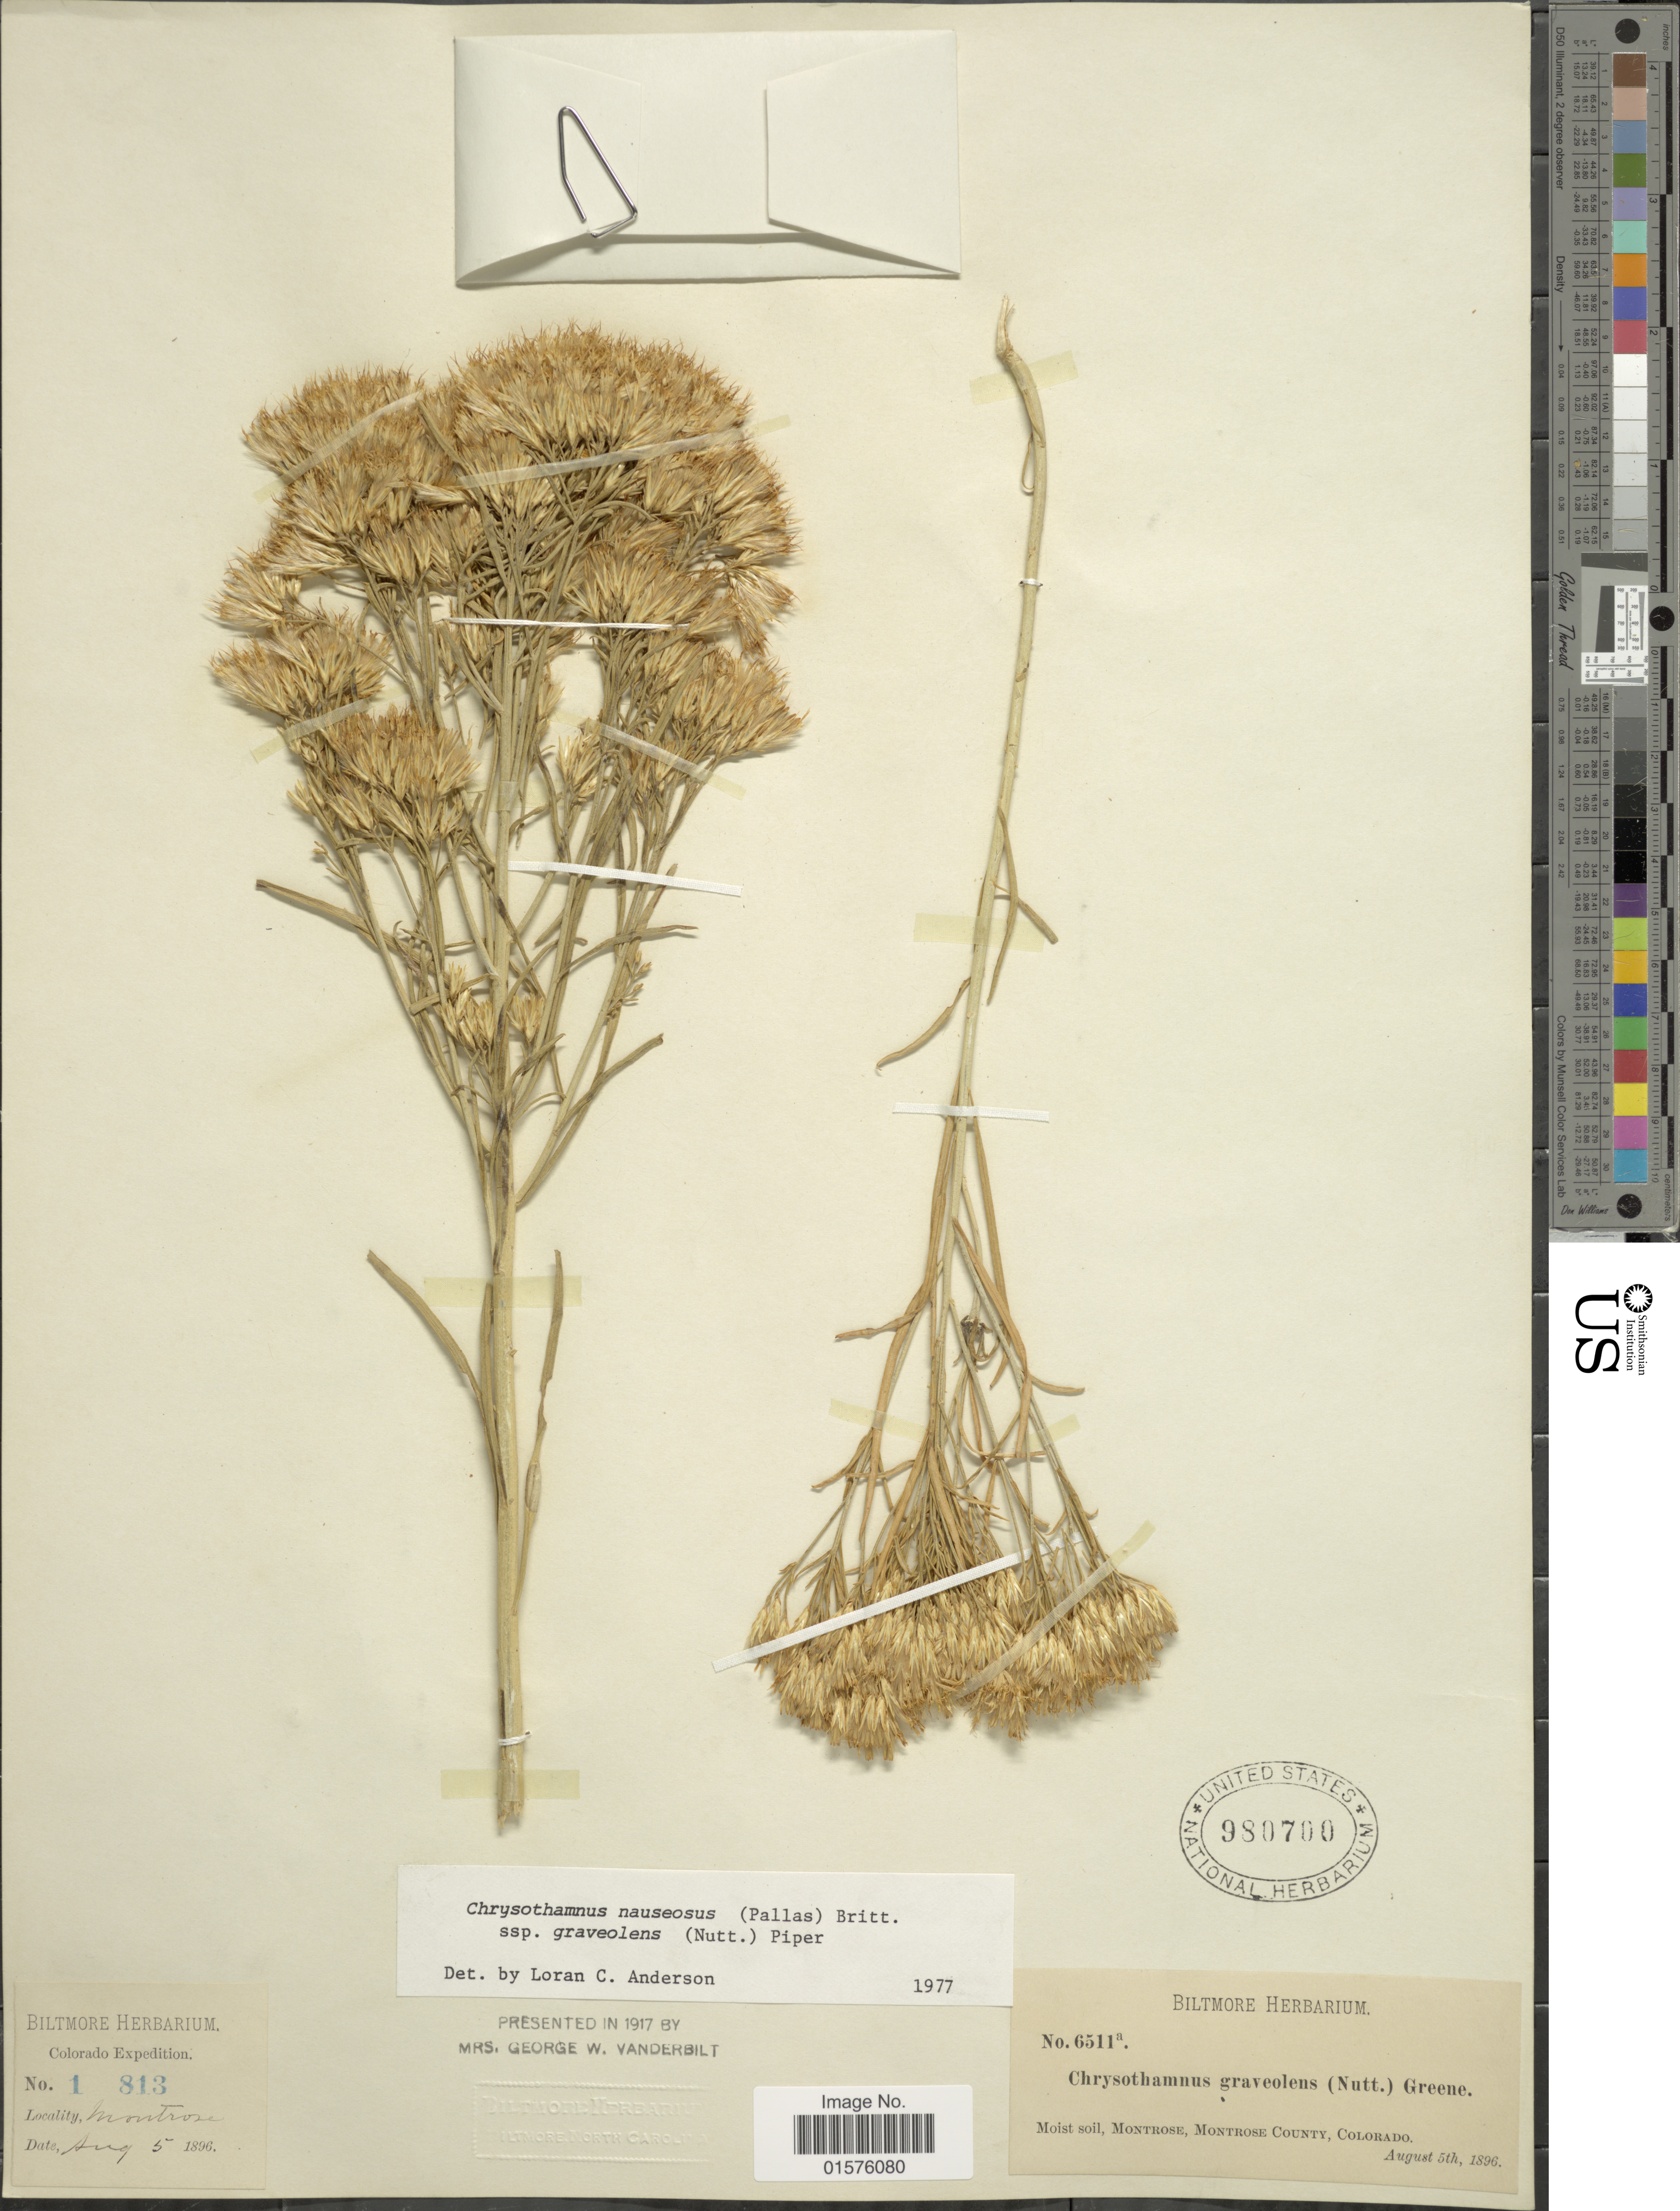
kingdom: Plantae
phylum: Tracheophyta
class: Magnoliopsida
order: Asterales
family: Asteraceae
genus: Ericameria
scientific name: Ericameria nauseosa var. graveolens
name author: (Nutt.) Reveal & Schuyler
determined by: Urbatsch, Lowell E., Curator (LSU), Louisiana State University (UNITED STATES)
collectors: ex herb. Biltmore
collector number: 6511a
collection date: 1896-08-05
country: United States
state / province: Colorado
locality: Montrose, Montrose County.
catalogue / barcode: US 980769